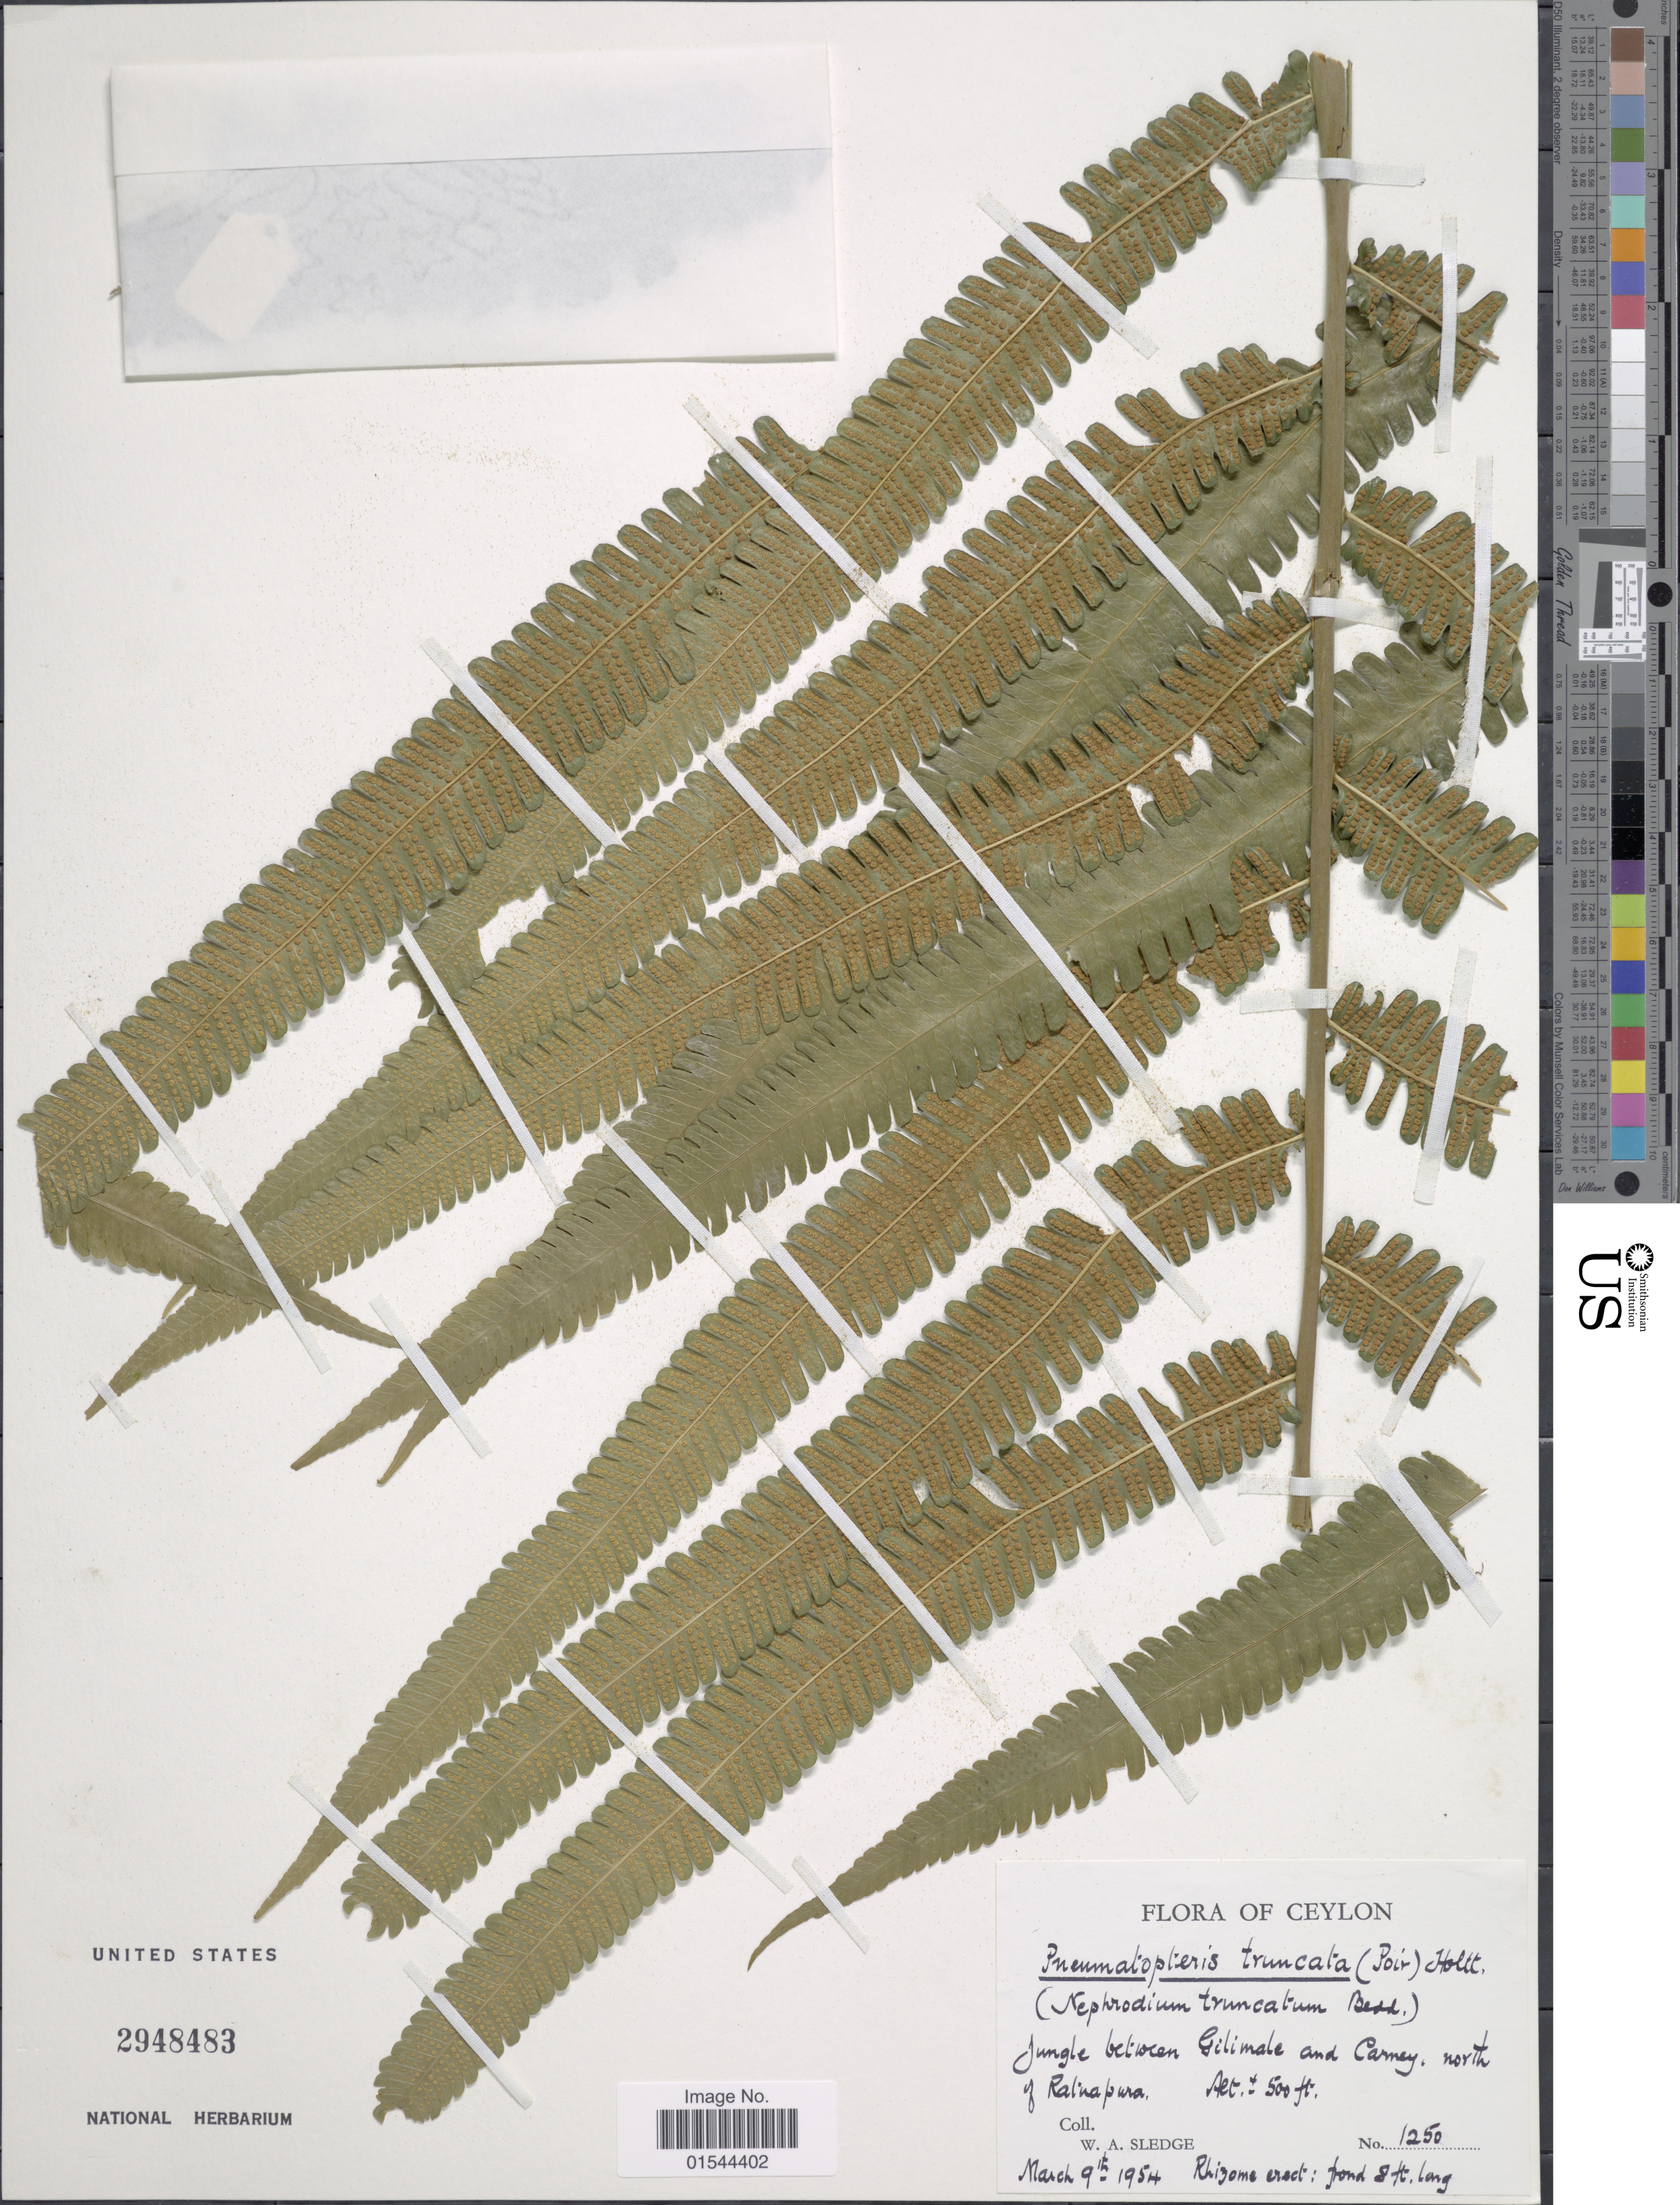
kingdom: Plantae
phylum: Tracheophyta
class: Polypodiopsida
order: Polypodiales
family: Thelypteridaceae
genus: Pneumatopteris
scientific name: Pneumatopteris truncata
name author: (Poir.) Holttum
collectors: W. A. Sledge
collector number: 1250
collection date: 1954-03-09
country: Sri Lanka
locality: Ceylon, jungle between Gilimale and Carney, north of Raliapura [interpreted]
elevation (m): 152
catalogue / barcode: US 2948483